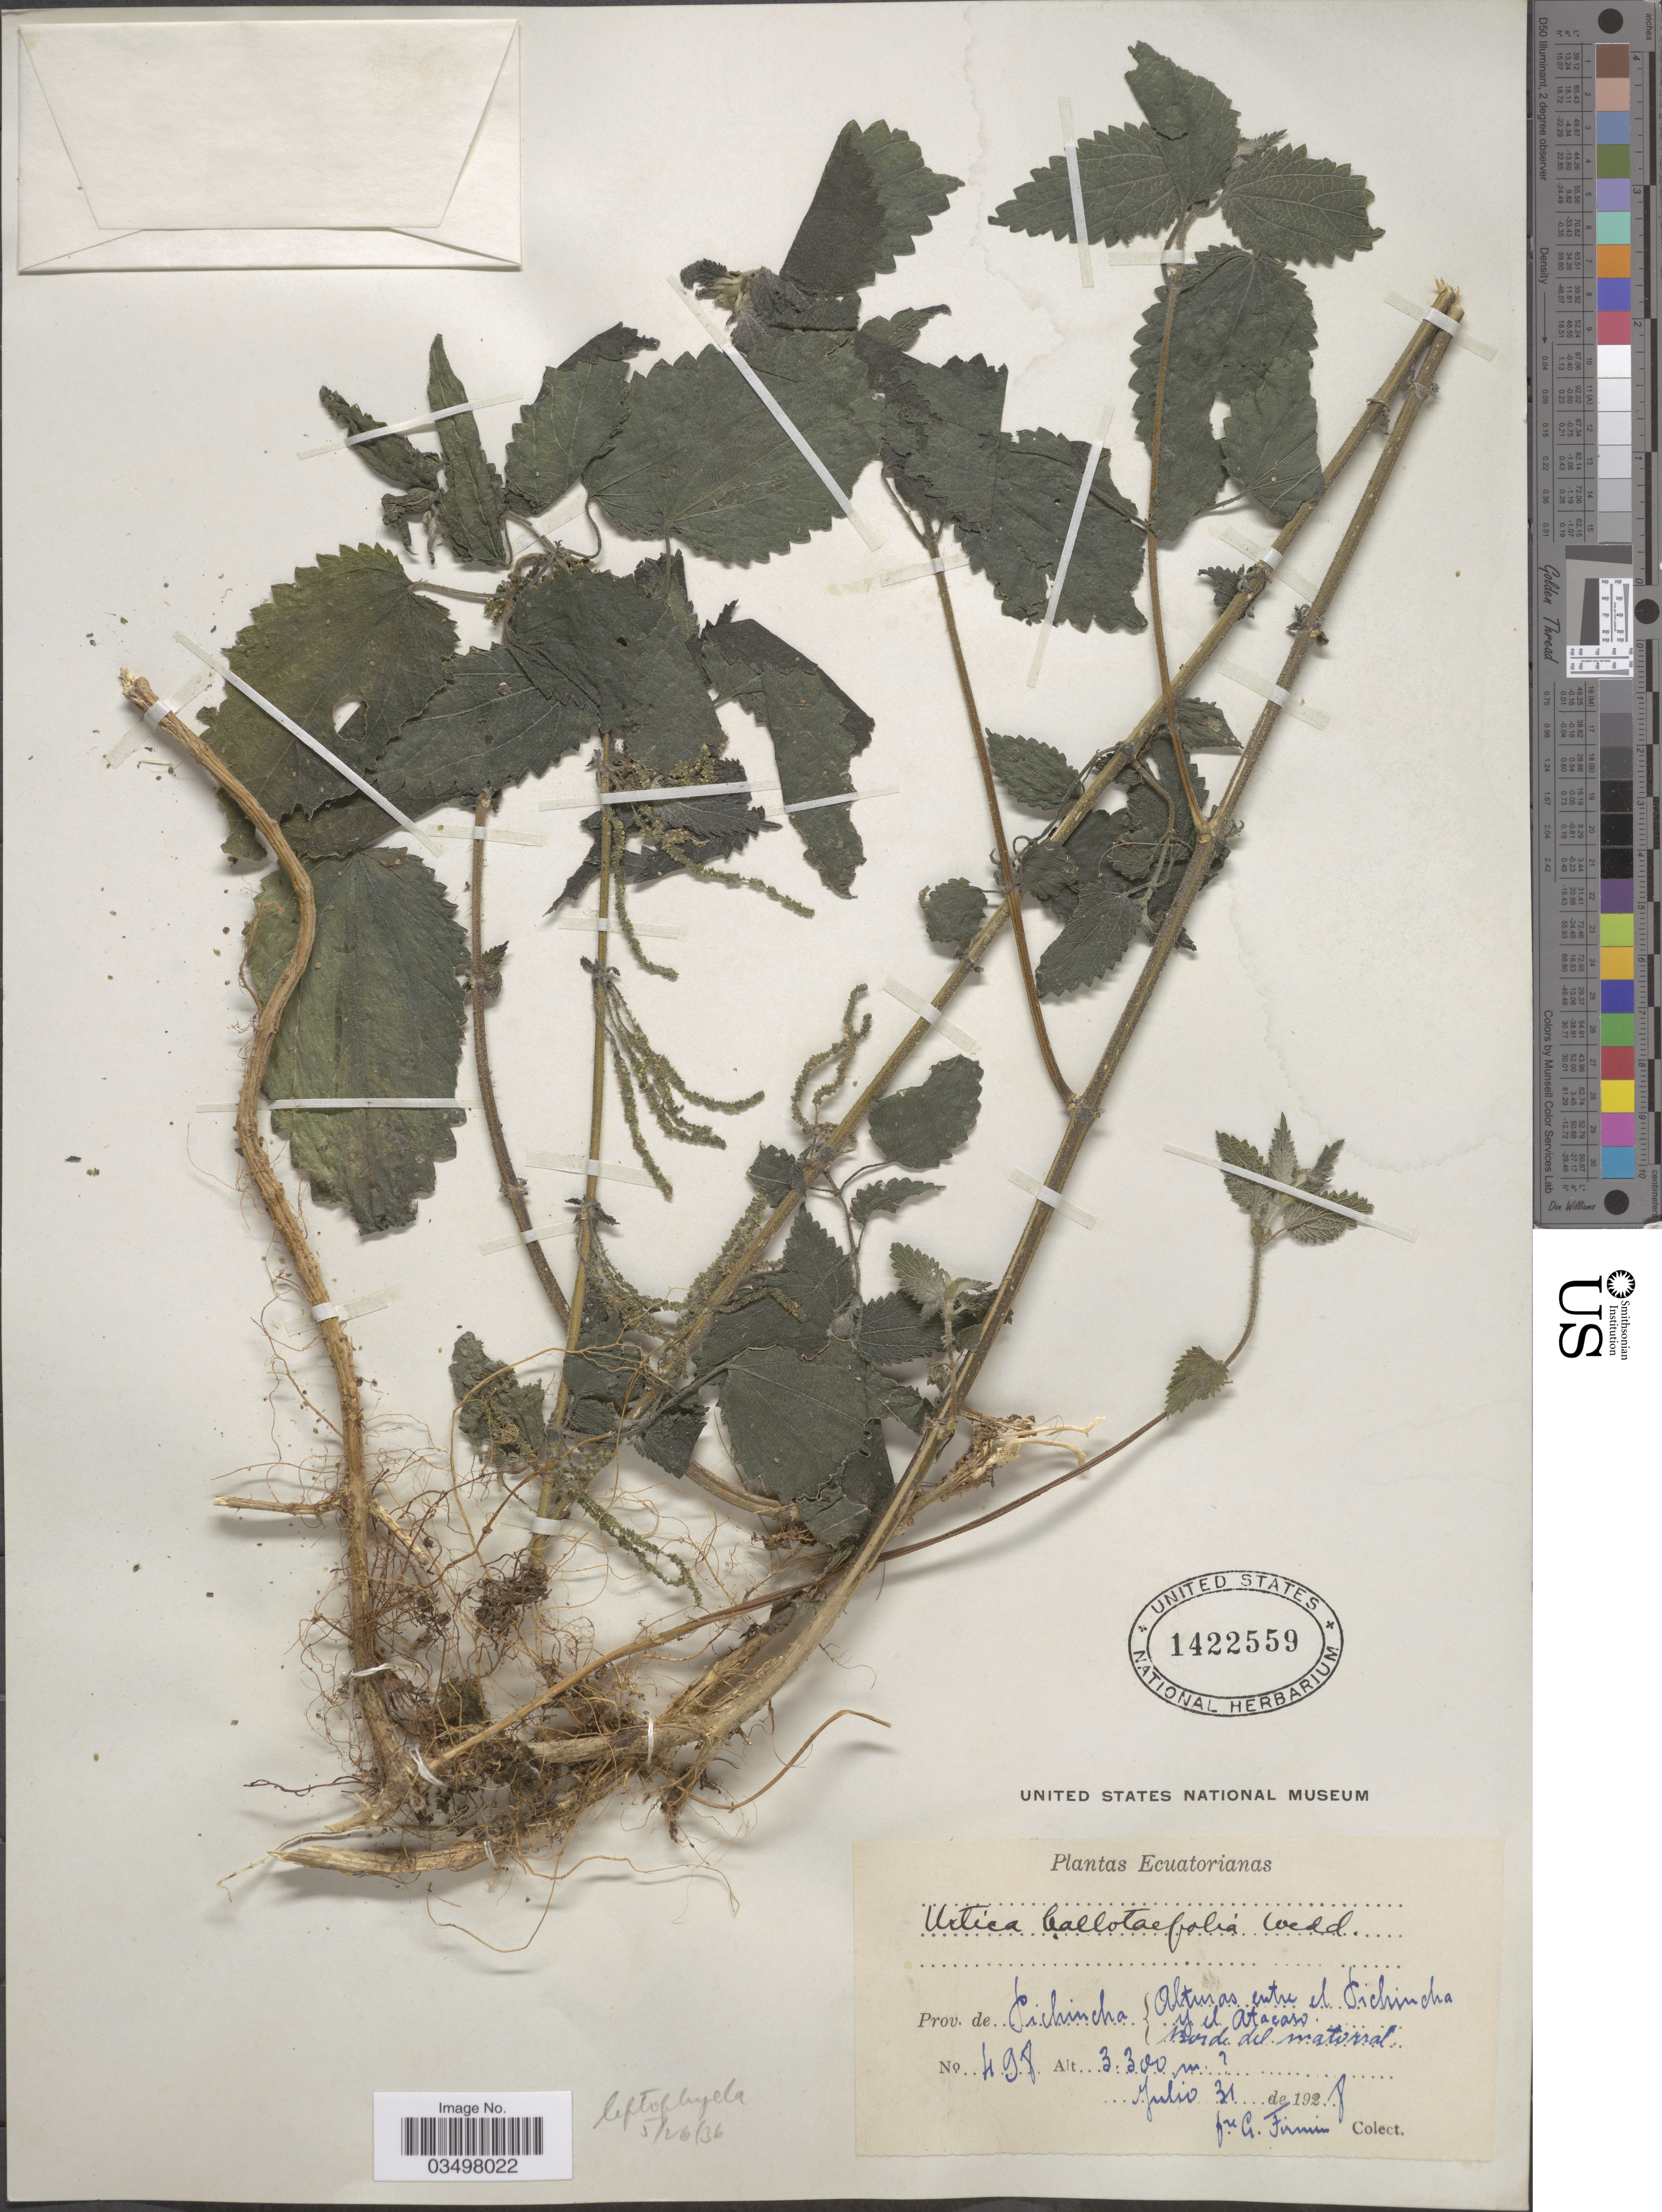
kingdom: Plantae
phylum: Tracheophyta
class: Magnoliopsida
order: Rosales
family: Urticaceae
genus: Urtica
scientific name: Urtica leptophylla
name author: Kunth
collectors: F. Firmin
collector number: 498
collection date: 1928-07-31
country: Ecuador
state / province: Pichincha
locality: Ecuatorianas. Alturas entre el Pichincha y el Atacaro. Borde del Matorral.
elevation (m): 3300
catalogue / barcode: US 1422559